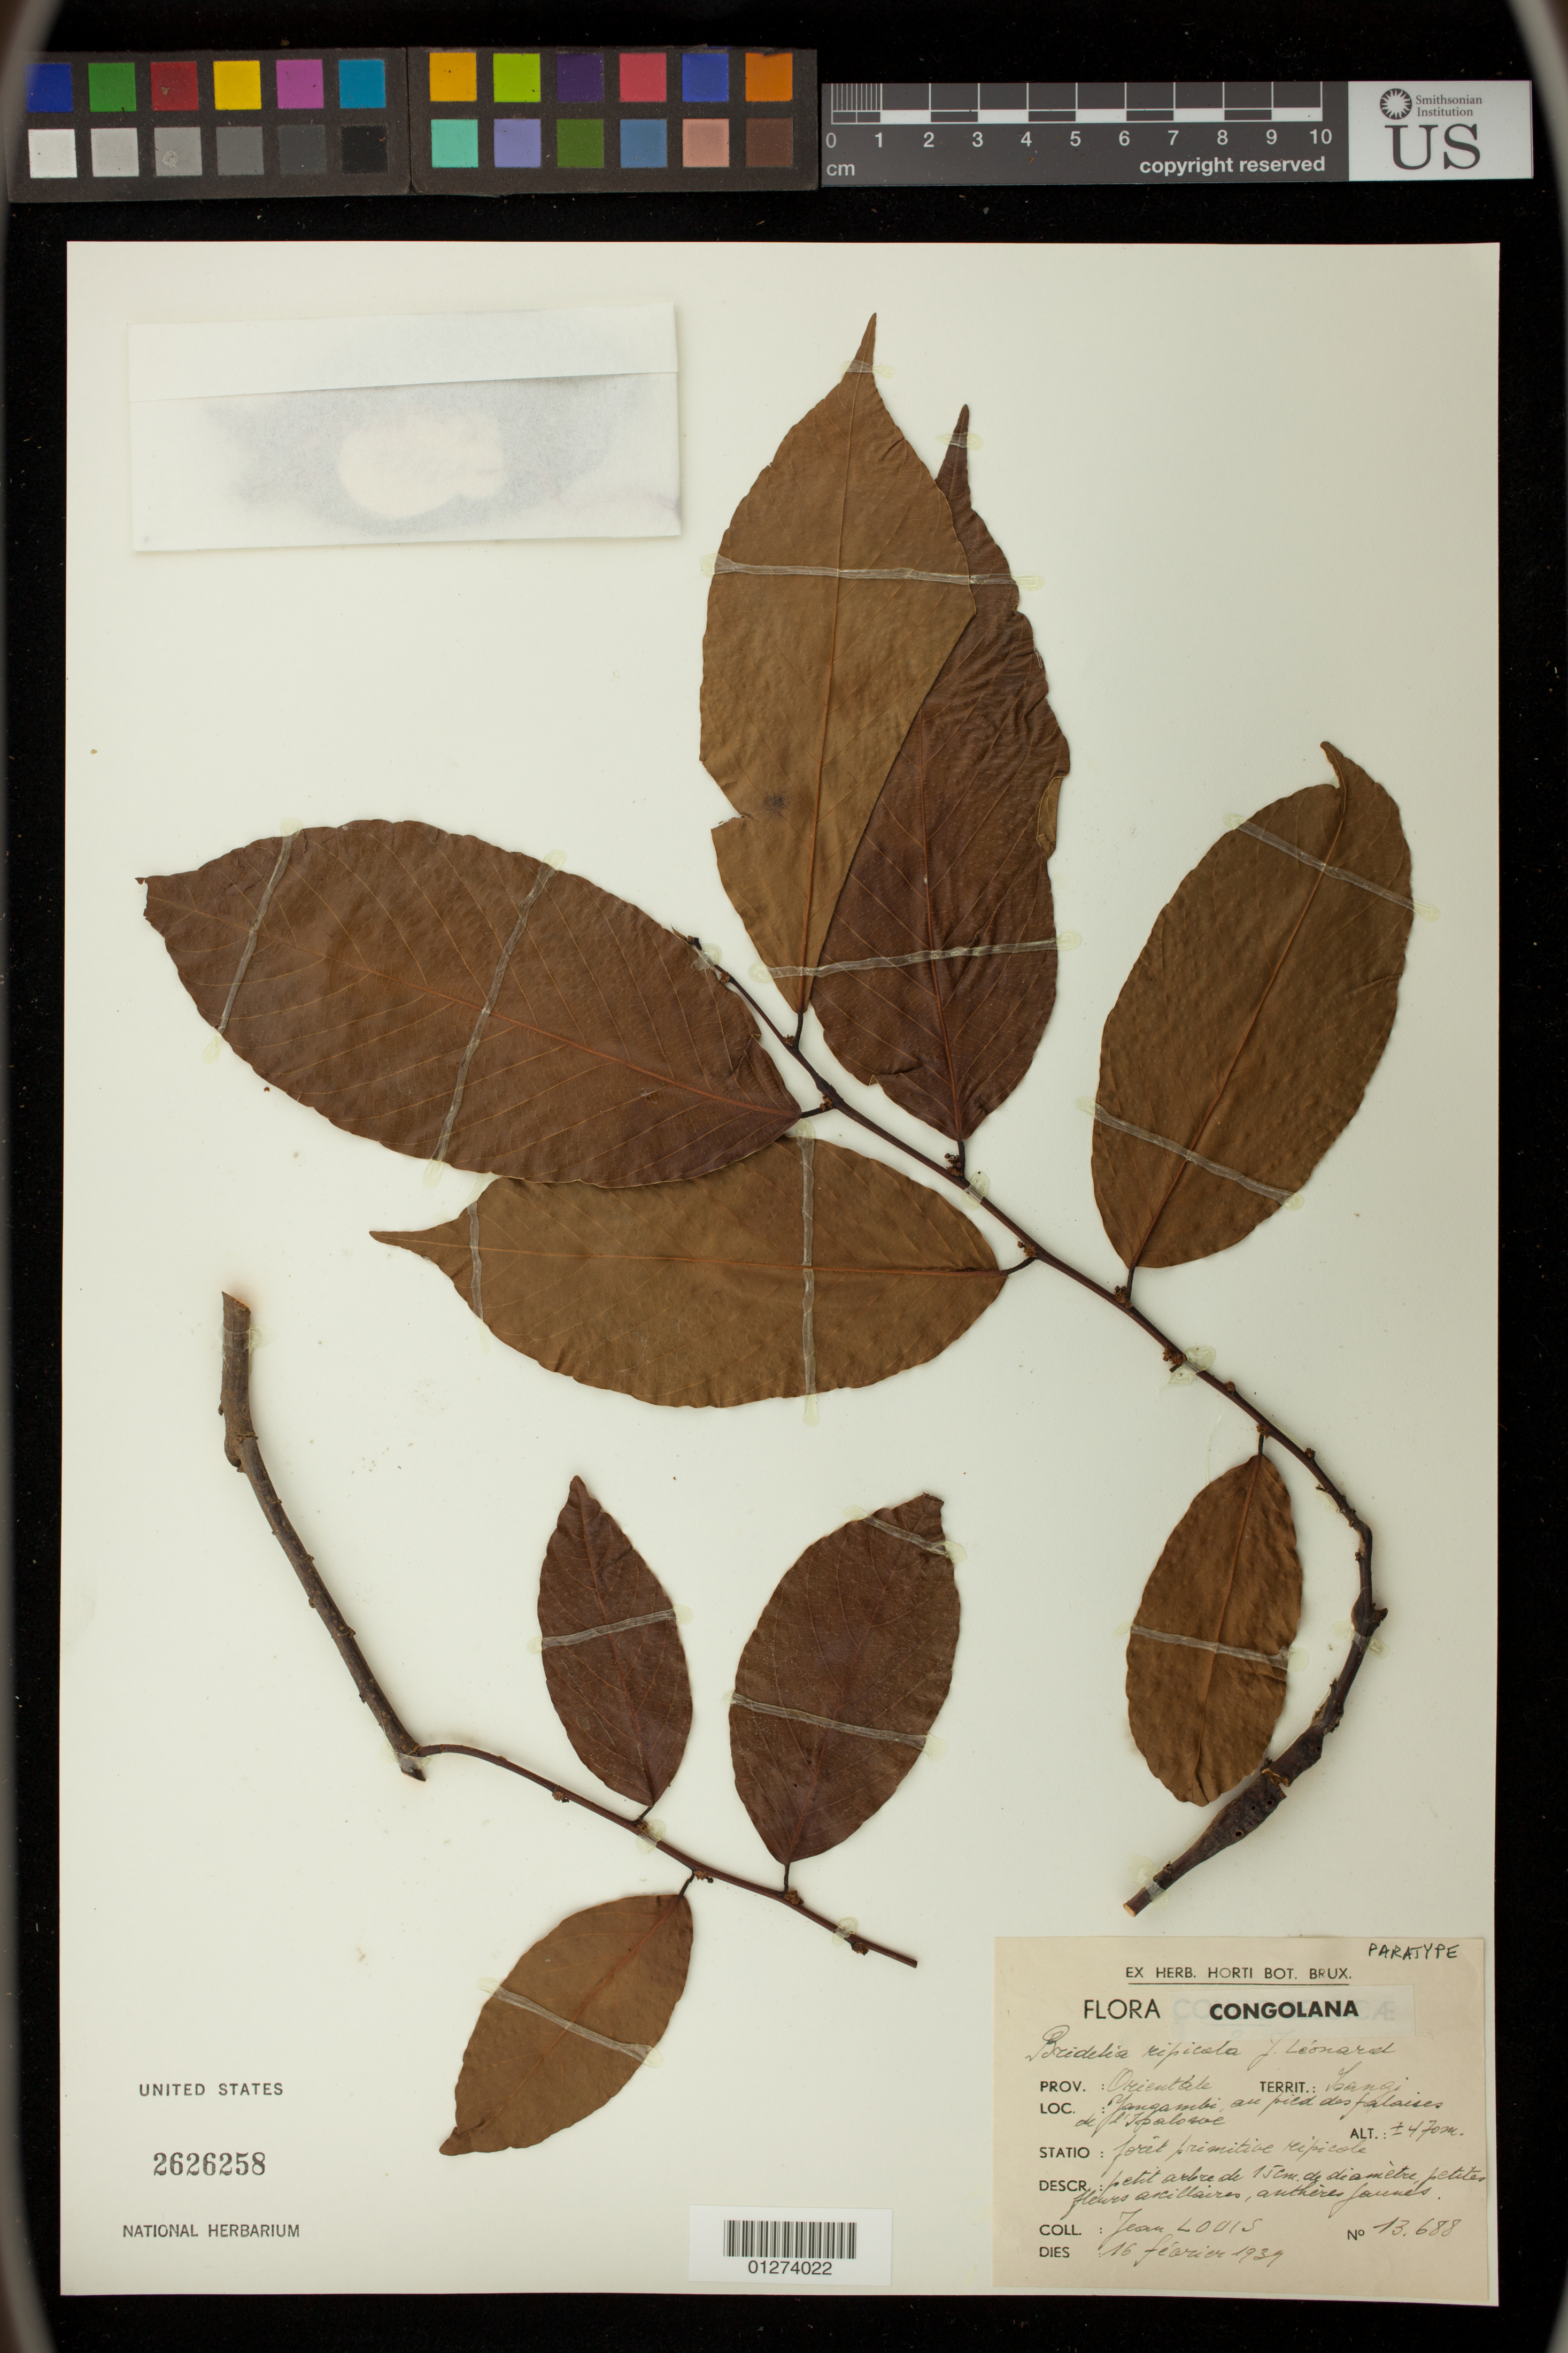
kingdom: Plantae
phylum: Tracheophyta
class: Magnoliopsida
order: Malpighiales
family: Phyllanthaceae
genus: Bridelia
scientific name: Bridelia ripicola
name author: J. Léonard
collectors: J. Louis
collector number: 13.688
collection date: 1939-02-16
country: Congo, Democratic Republic of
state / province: Tshopo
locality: Yamgambi, Isangi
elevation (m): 470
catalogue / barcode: US 2626258